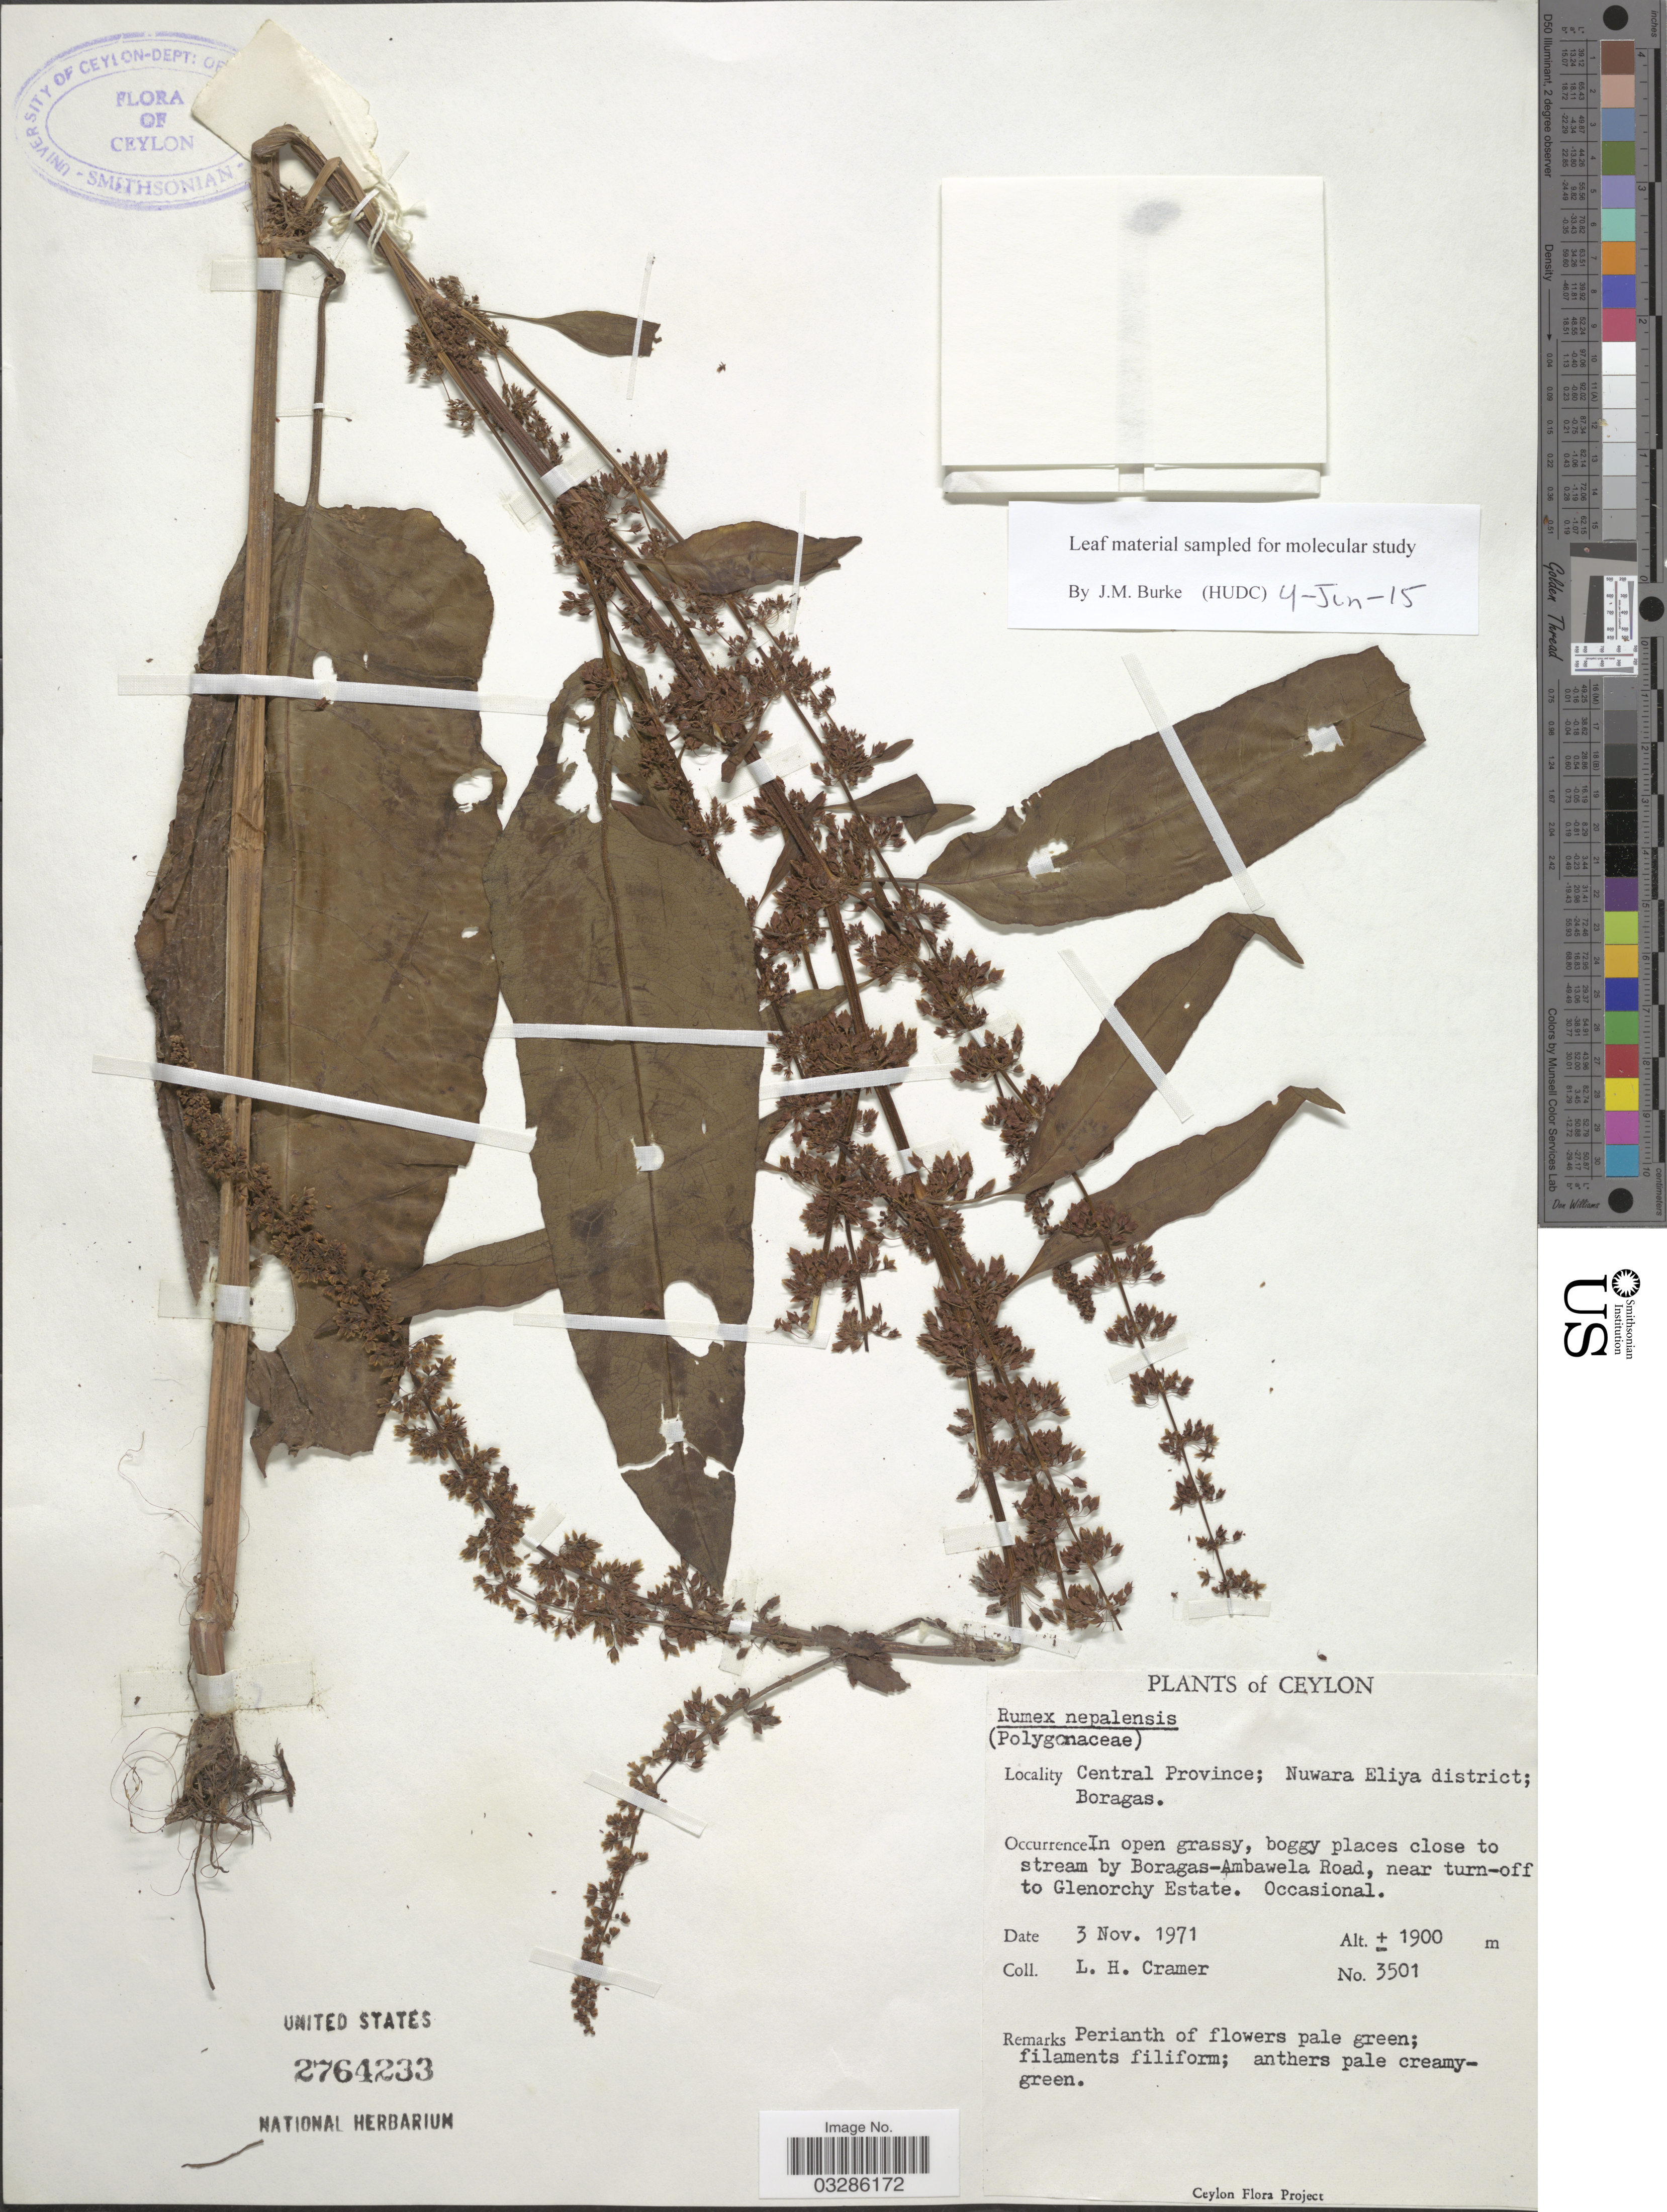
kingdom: Plantae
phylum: Tracheophyta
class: Magnoliopsida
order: Caryophyllales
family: Polygonaceae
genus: Rumex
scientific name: Rumex nepalensis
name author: Spreng.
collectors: L. H. Cramer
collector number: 3501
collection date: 1971-11-03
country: Sri Lanka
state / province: Central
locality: Ceylon. Central Province; Nuwara Eliya district; Boragas.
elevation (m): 1900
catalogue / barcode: US 2764233